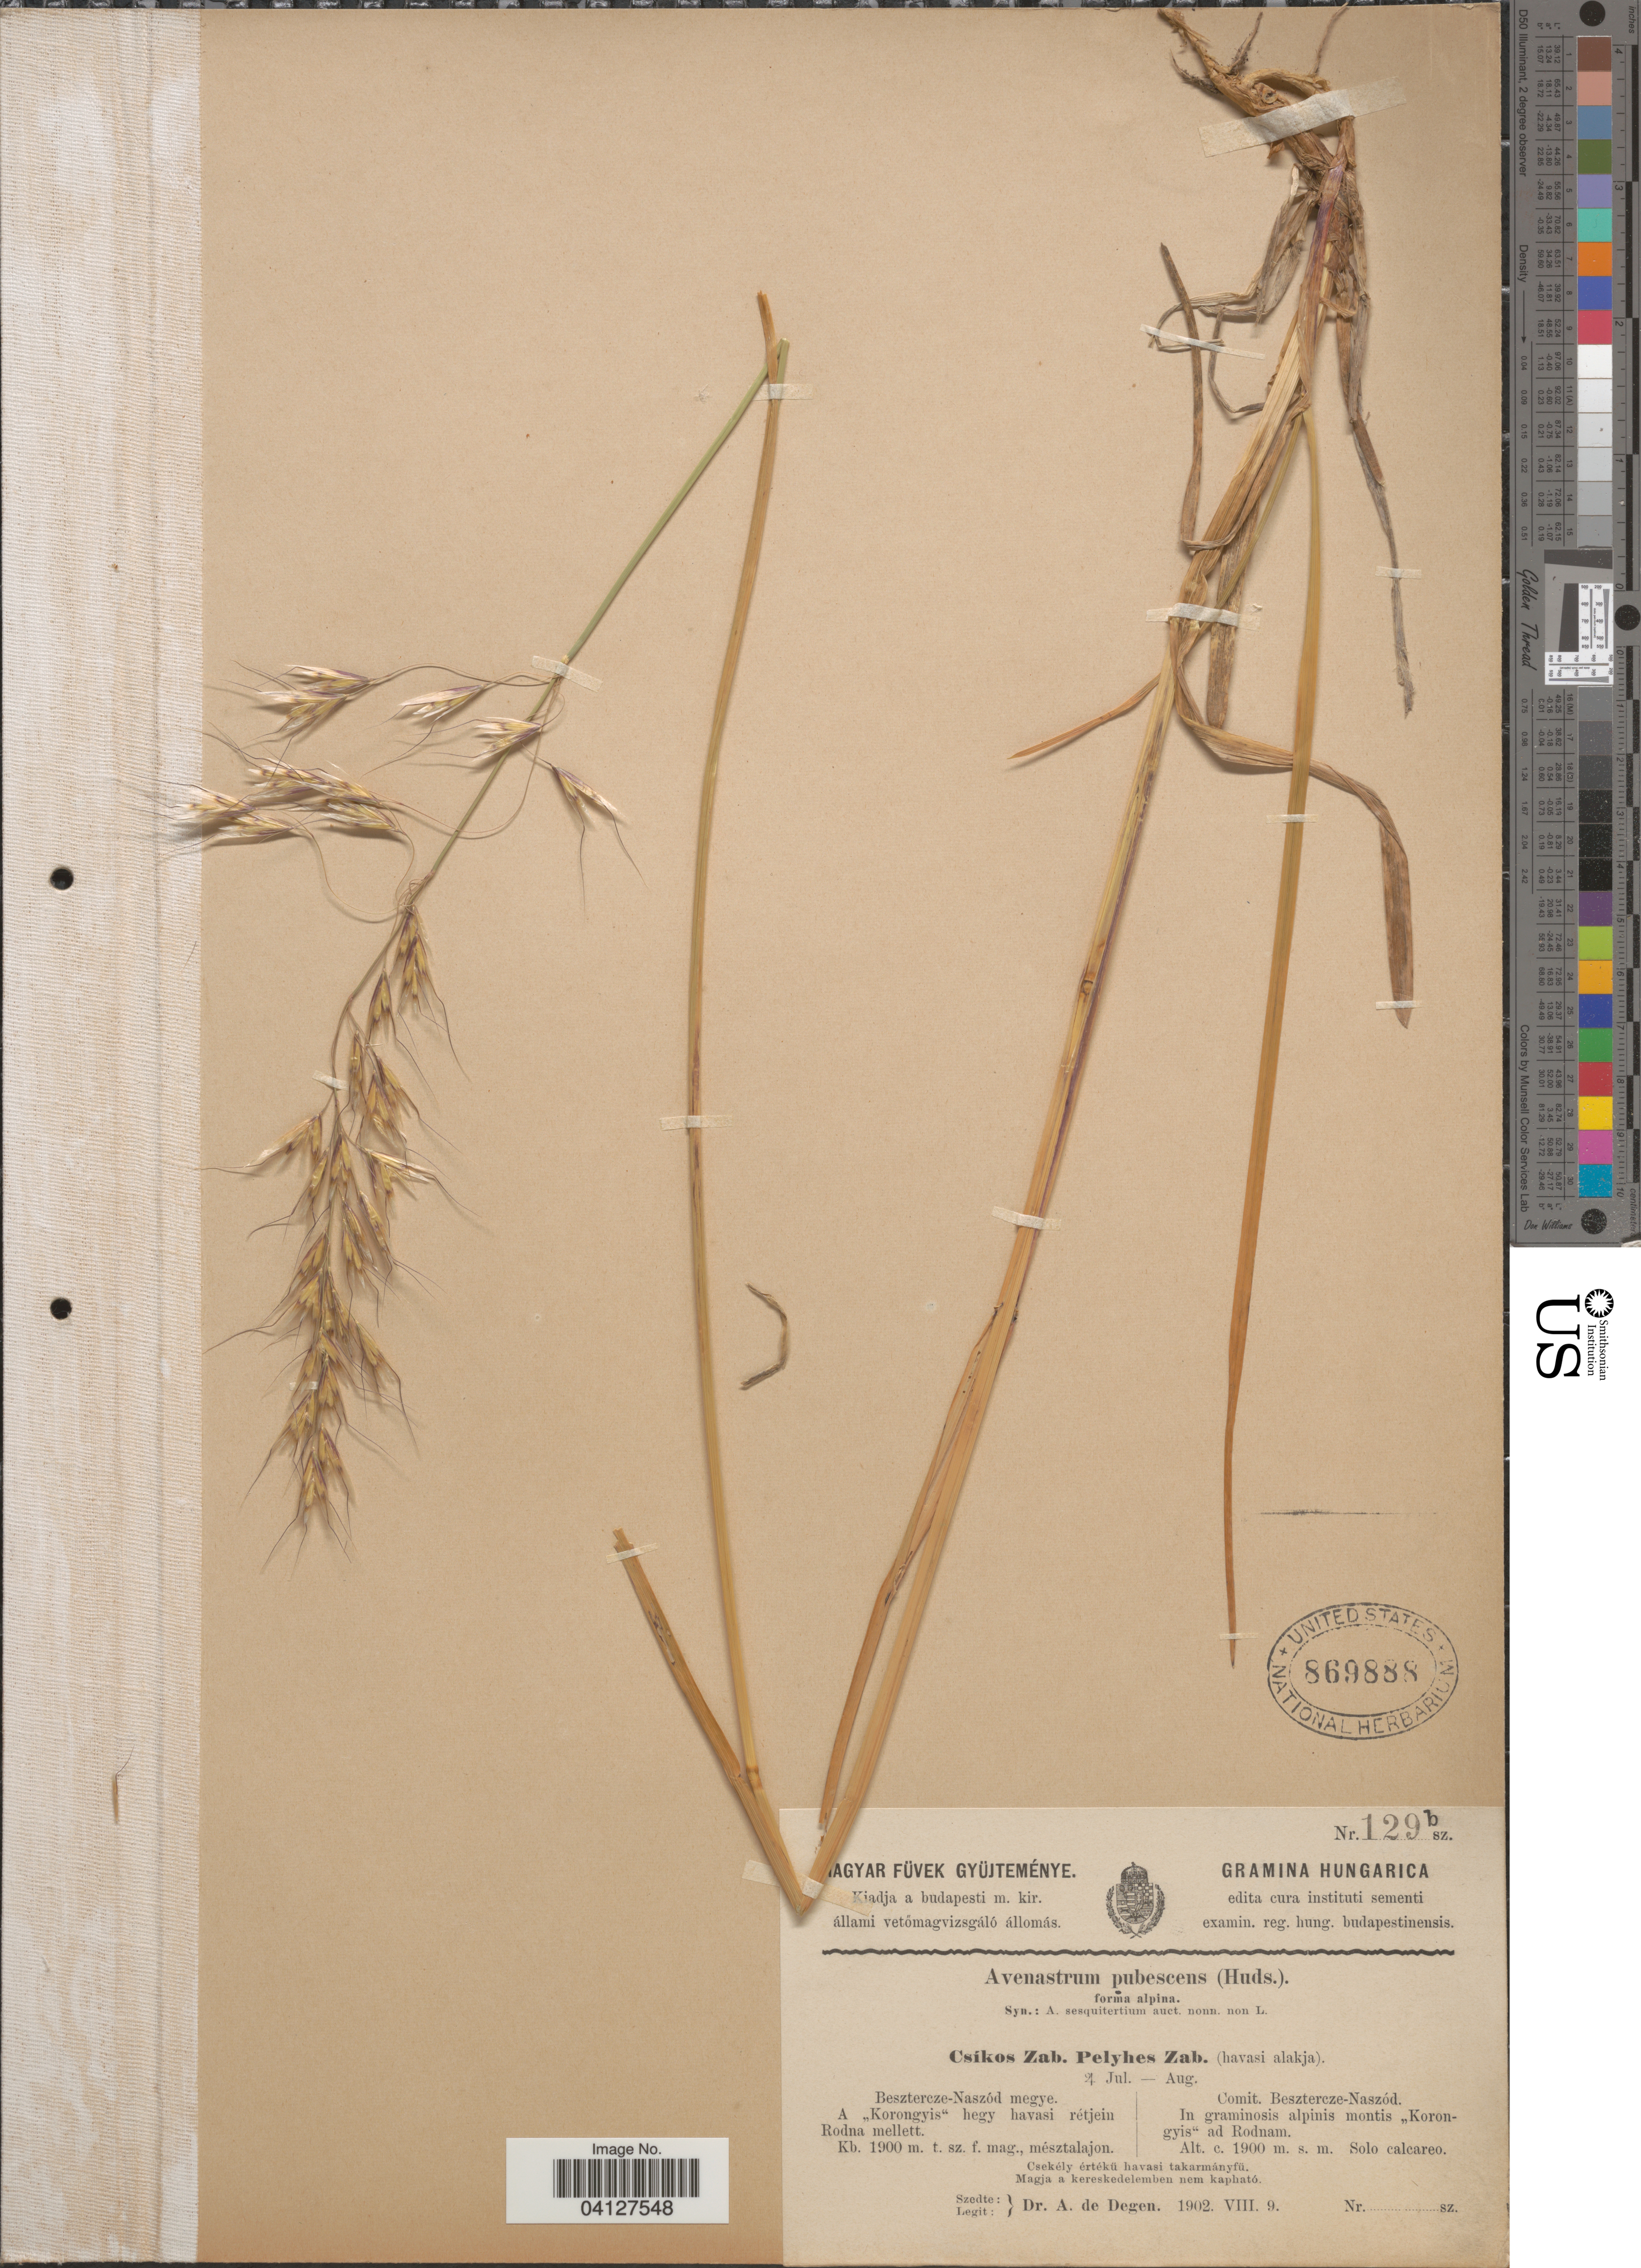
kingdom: Plantae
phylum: Tracheophyta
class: Liliopsida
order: Poales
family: Poaceae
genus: Avenastrum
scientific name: Avenastrum pubescens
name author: (Huds.) Opiz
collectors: A. Degen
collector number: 129bb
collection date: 1902-08-09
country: Hungary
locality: Hungarica. Comit. Besztercze-Naszód. In graminosis alpinia montis ,,Korongyis' ad Rodnam.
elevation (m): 1900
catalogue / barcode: US 869888-2